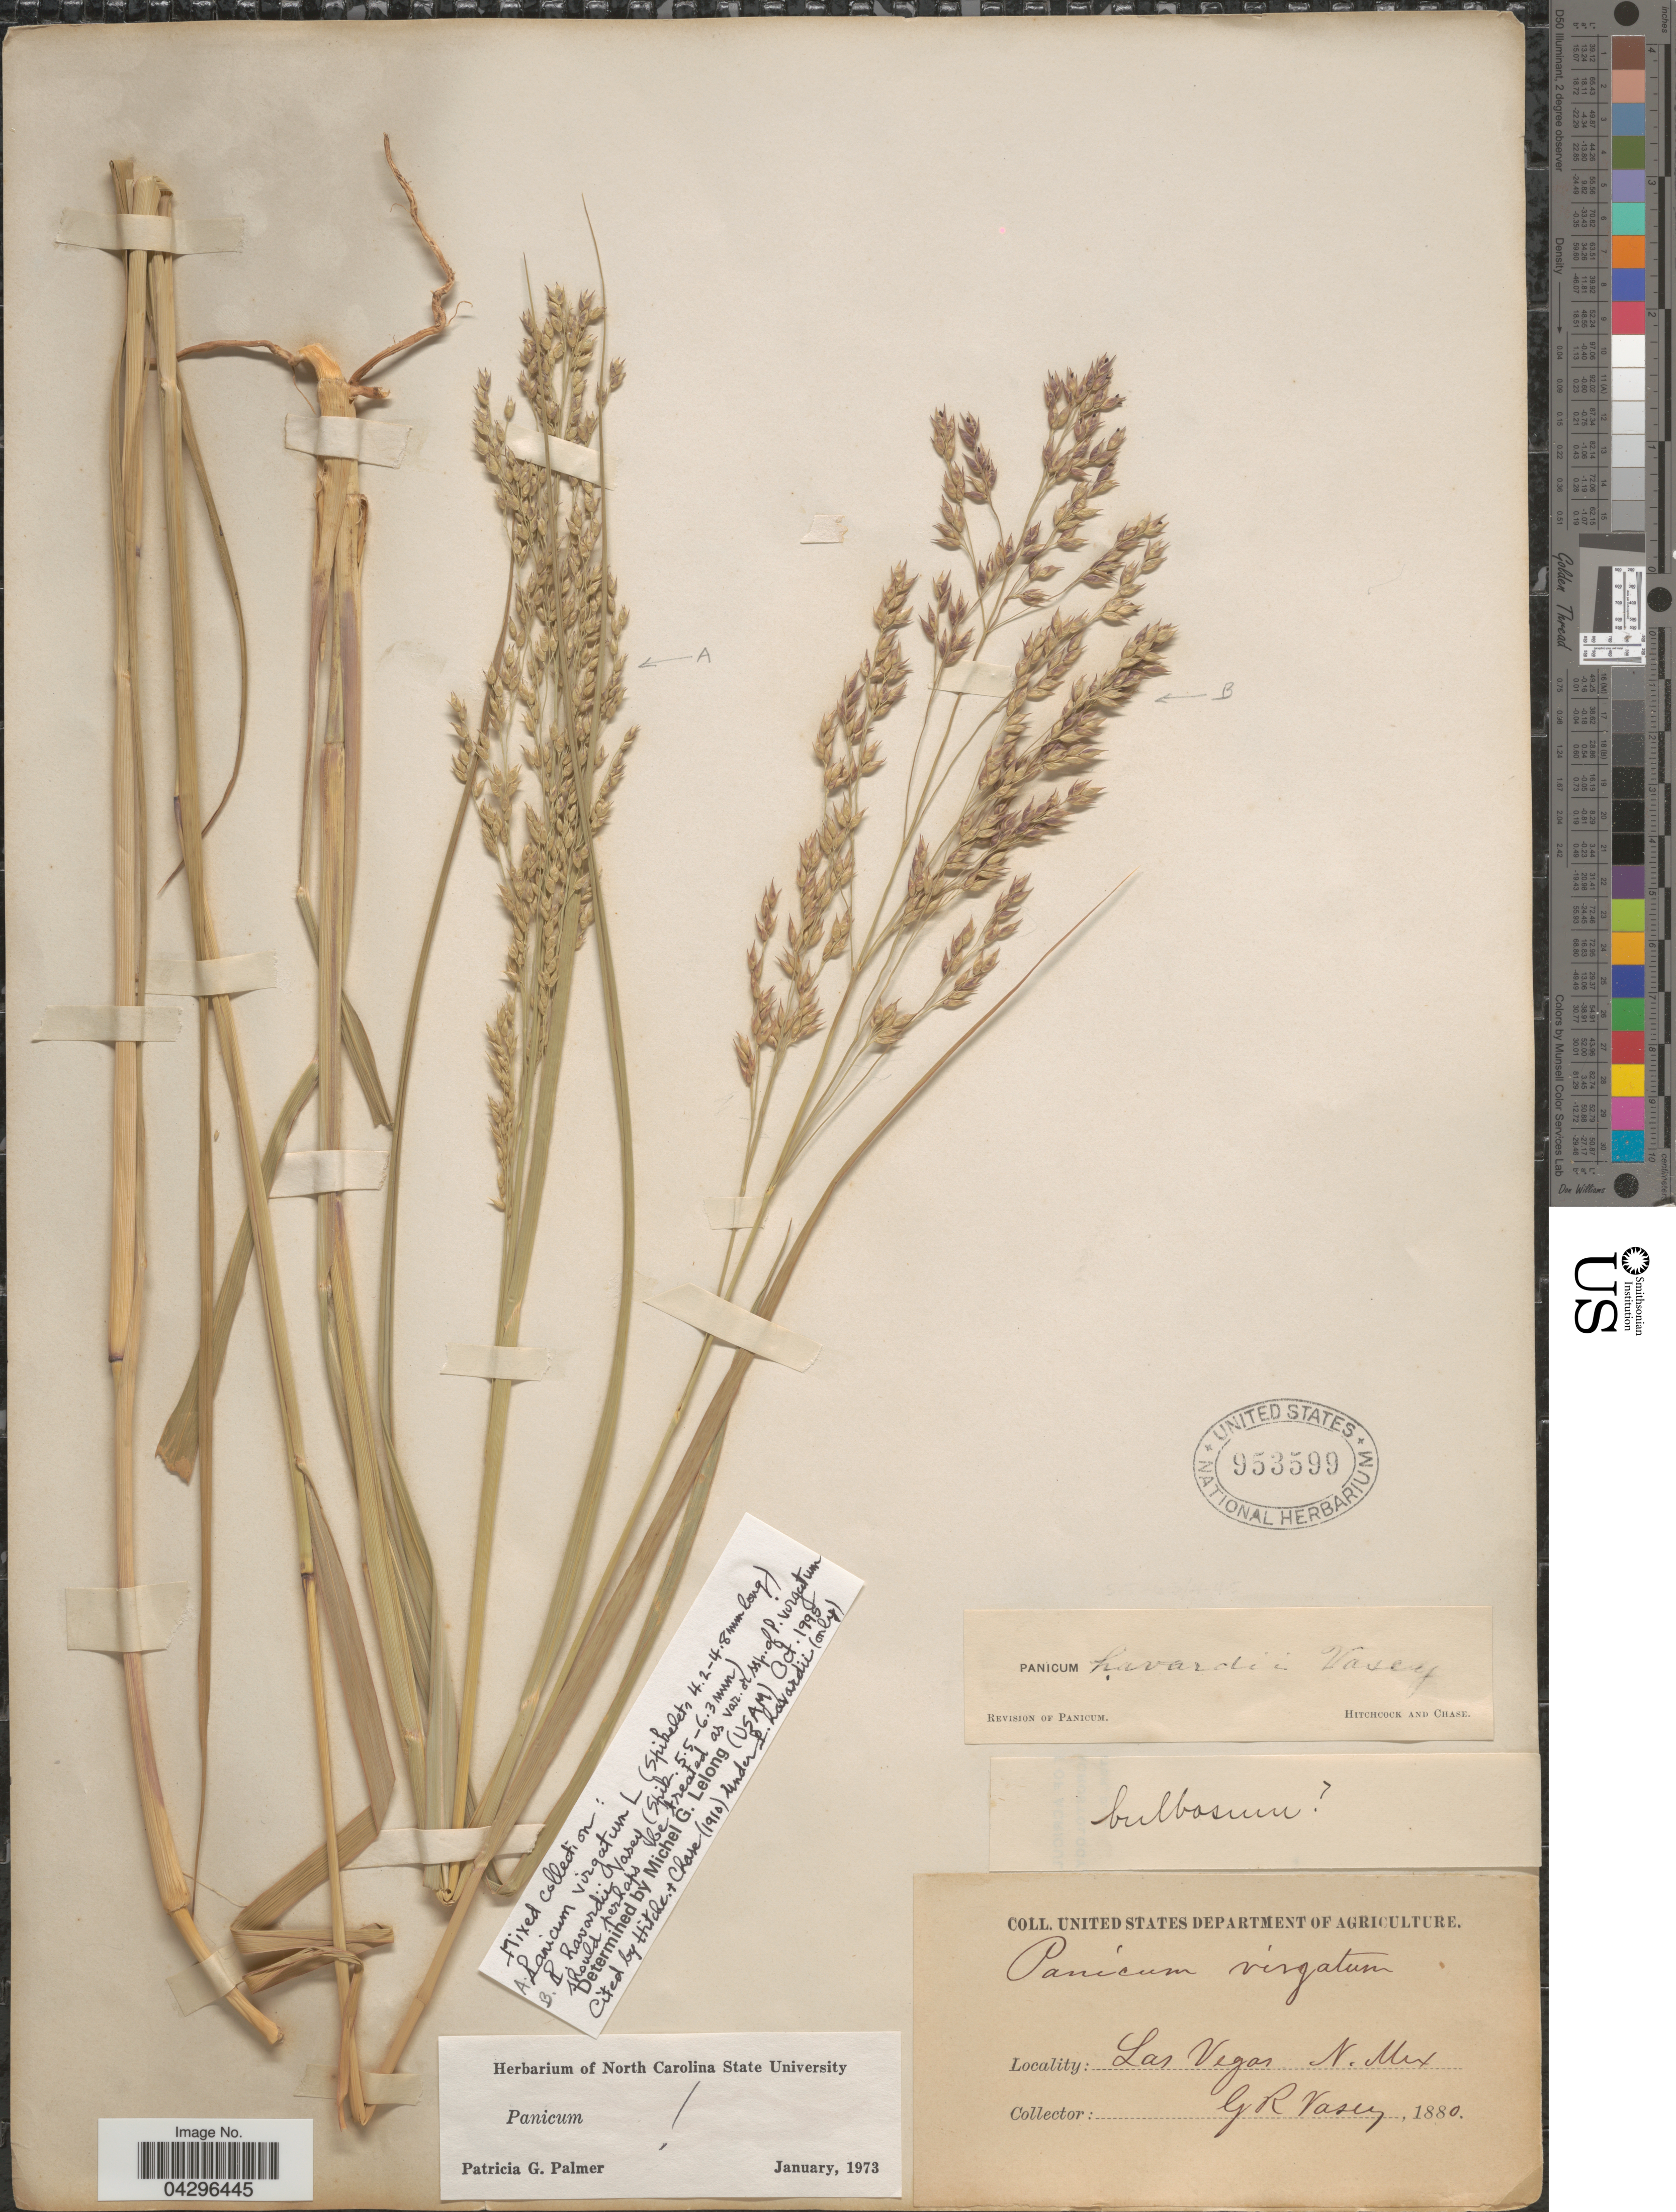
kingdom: Plantae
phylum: Tracheophyta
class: Liliopsida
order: Poales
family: Poaceae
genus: Panicum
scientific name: Panicum virgatum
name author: L.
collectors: G. R. Vasey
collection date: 1880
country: United States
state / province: New Mexico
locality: Las Vegas.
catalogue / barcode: US 953599